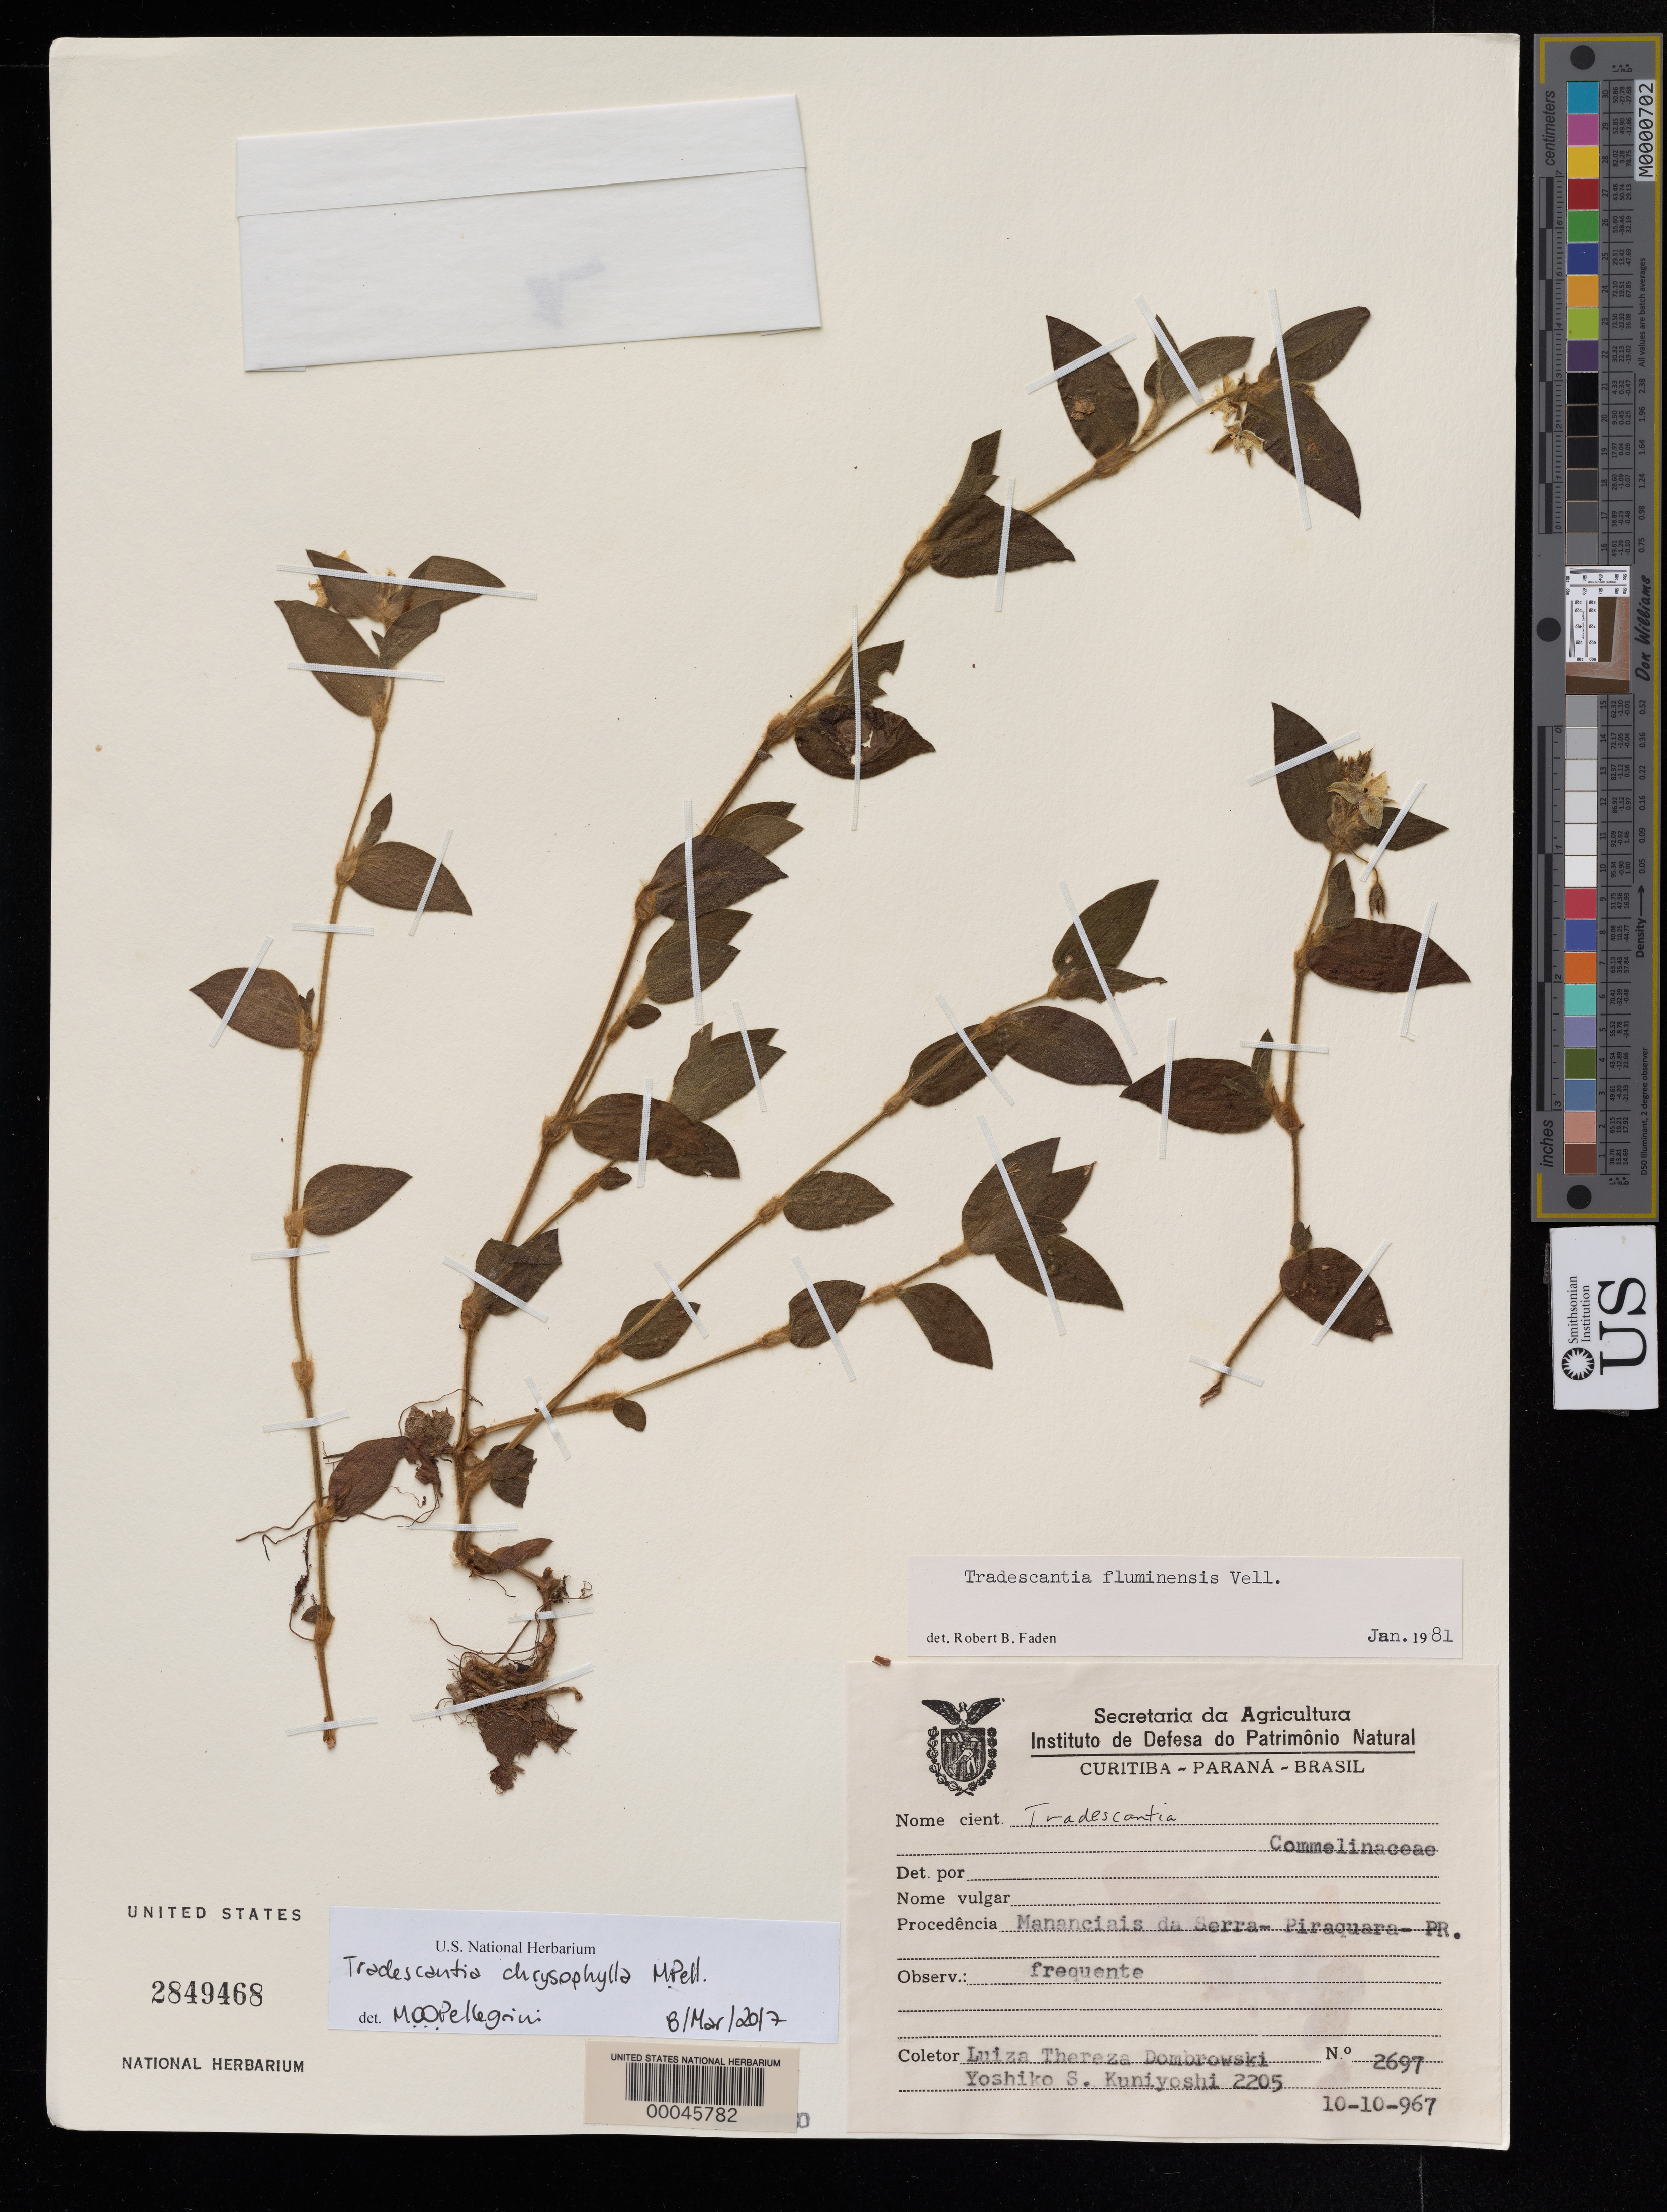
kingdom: Plantae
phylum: Tracheophyta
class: Liliopsida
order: Commelinales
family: Commelinaceae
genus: Tradescantia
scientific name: Tradescantia fluminensis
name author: Vell.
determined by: Faden, Robert B., (US), Smithsonian Institution - National Museum of Natural History (UNITED STATES)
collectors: L. Dombrowski & Y. S. Kuniyoshi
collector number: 2697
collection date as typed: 10 Oct 1967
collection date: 1967-10-10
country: Brazil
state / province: Paraná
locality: Mananciais da serra, piraquara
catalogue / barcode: US 2849468